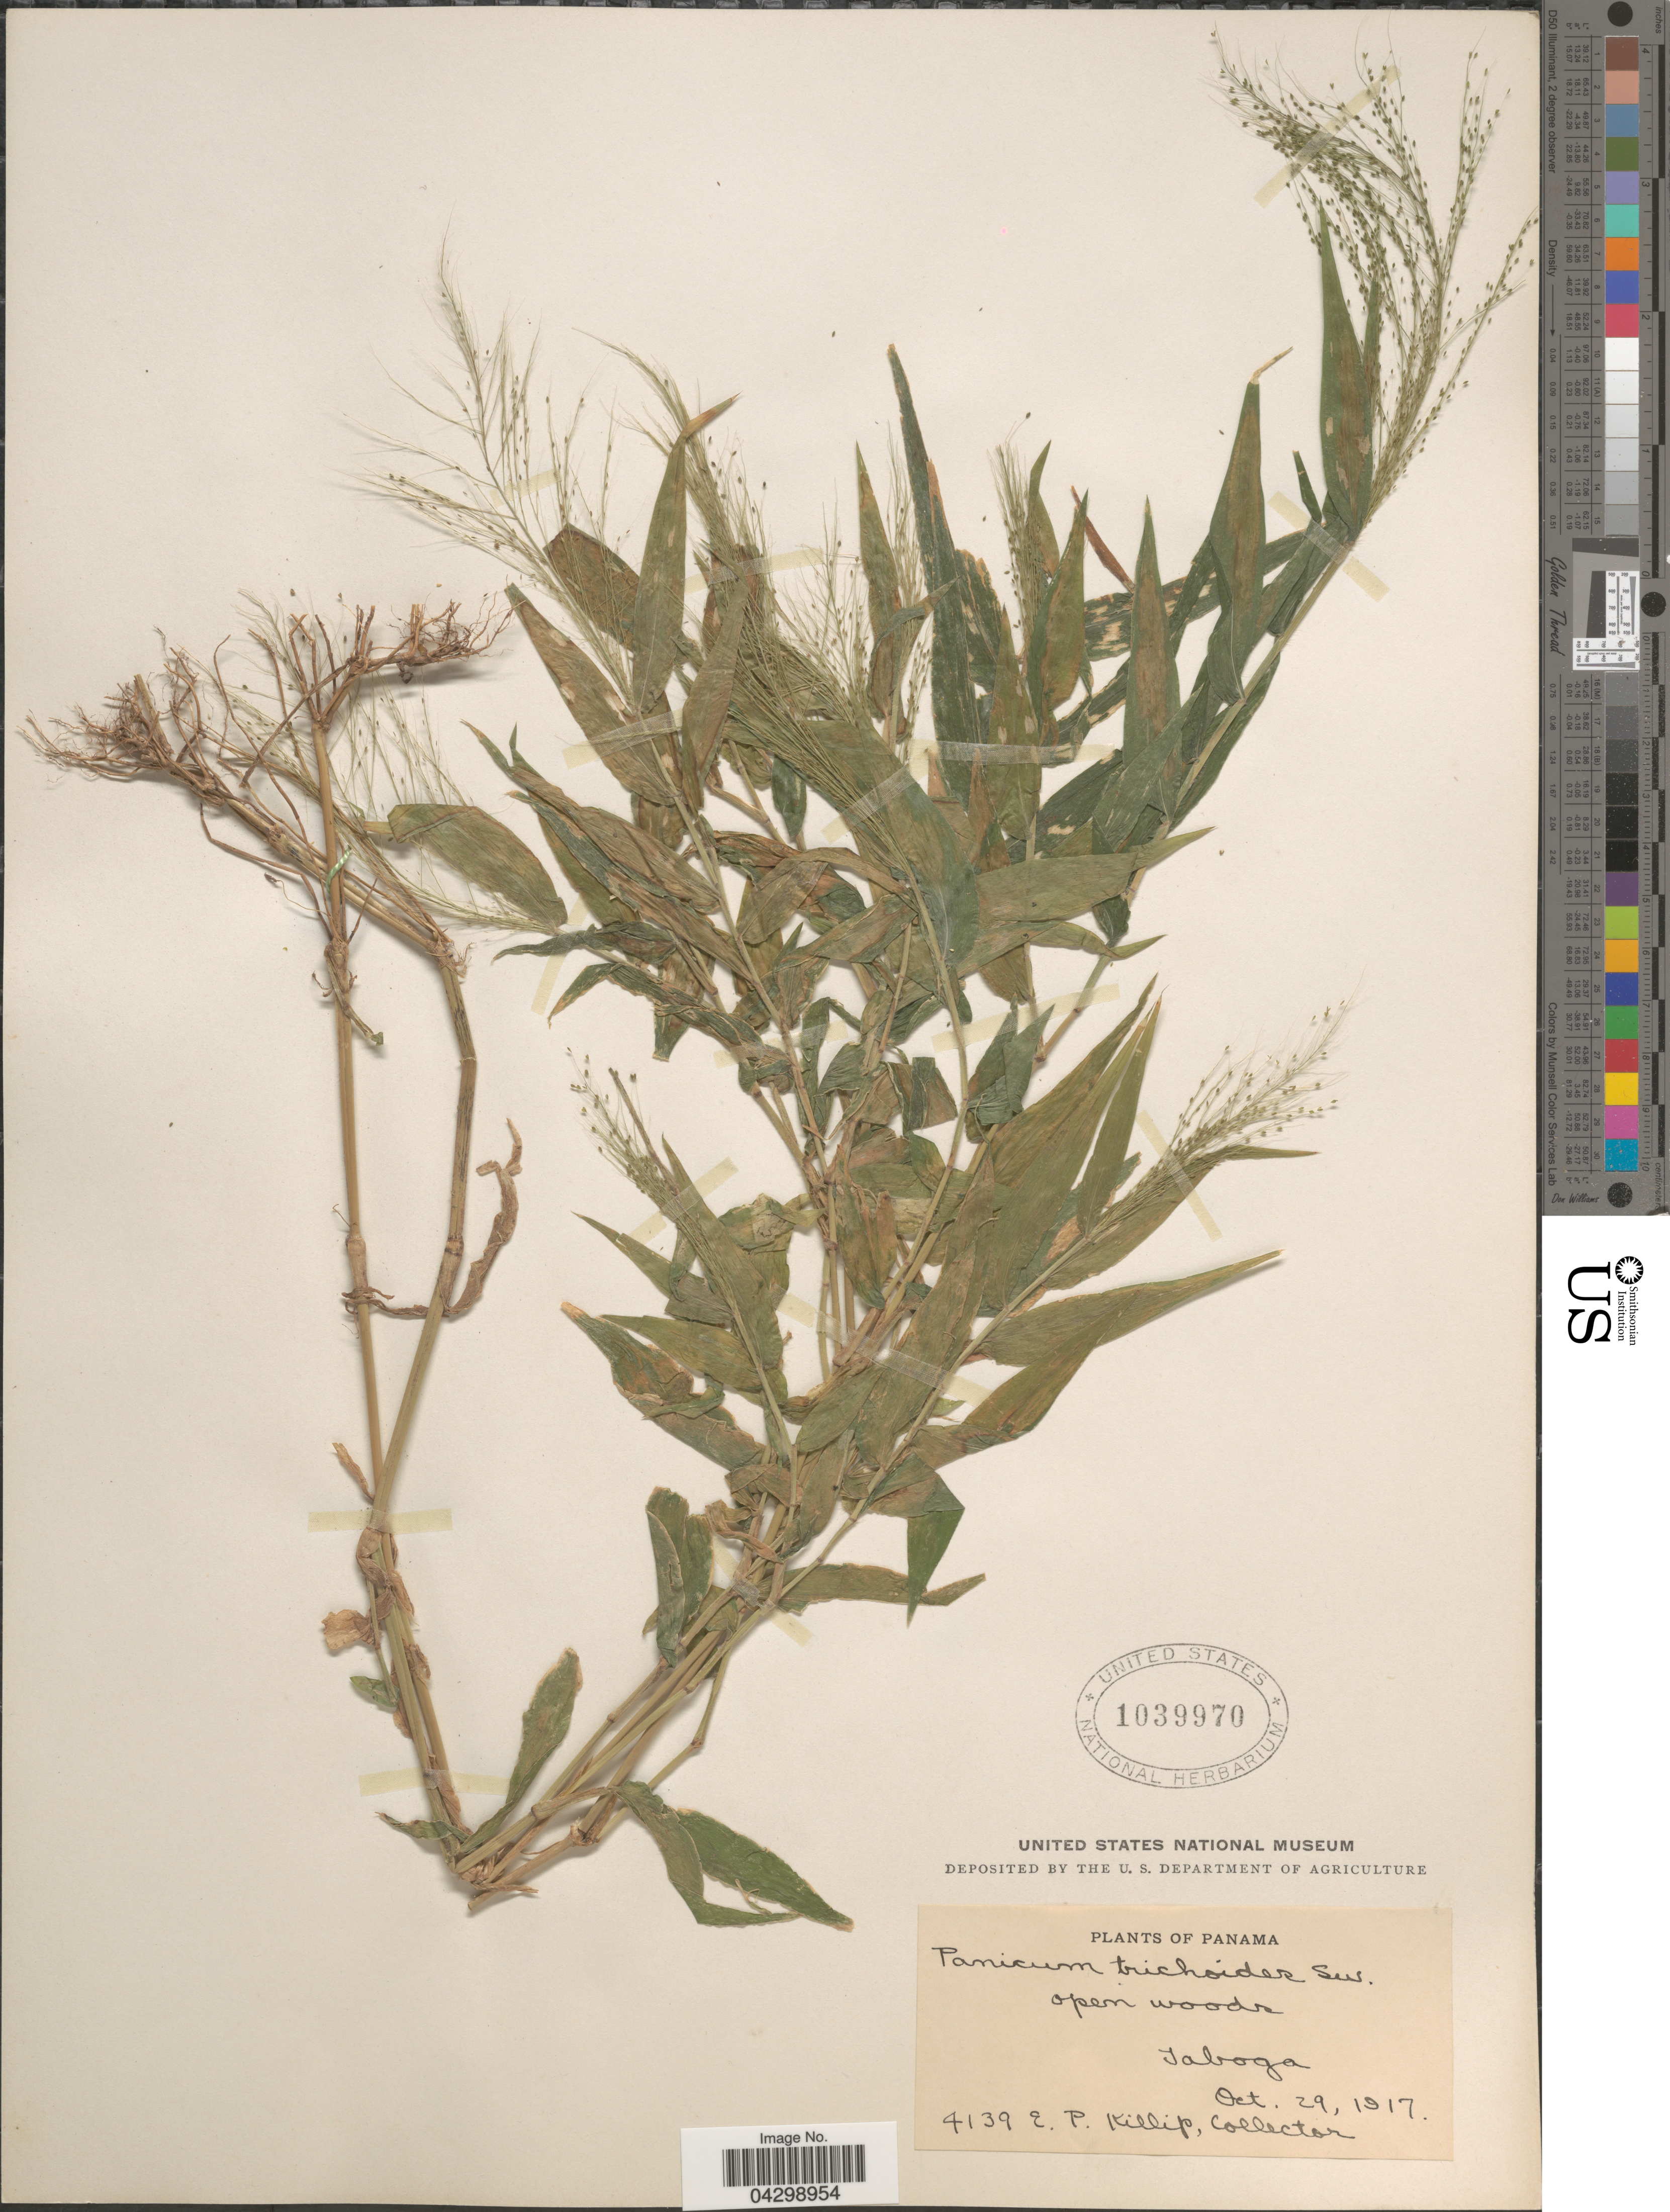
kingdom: Plantae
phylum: Tracheophyta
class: Liliopsida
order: Poales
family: Poaceae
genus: Panicum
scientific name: Panicum trichoides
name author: Sw.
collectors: E. P. Killip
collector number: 4139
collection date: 1917-10-29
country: Panama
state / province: Panamá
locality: Open woods. Taboga.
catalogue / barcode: US 1039970